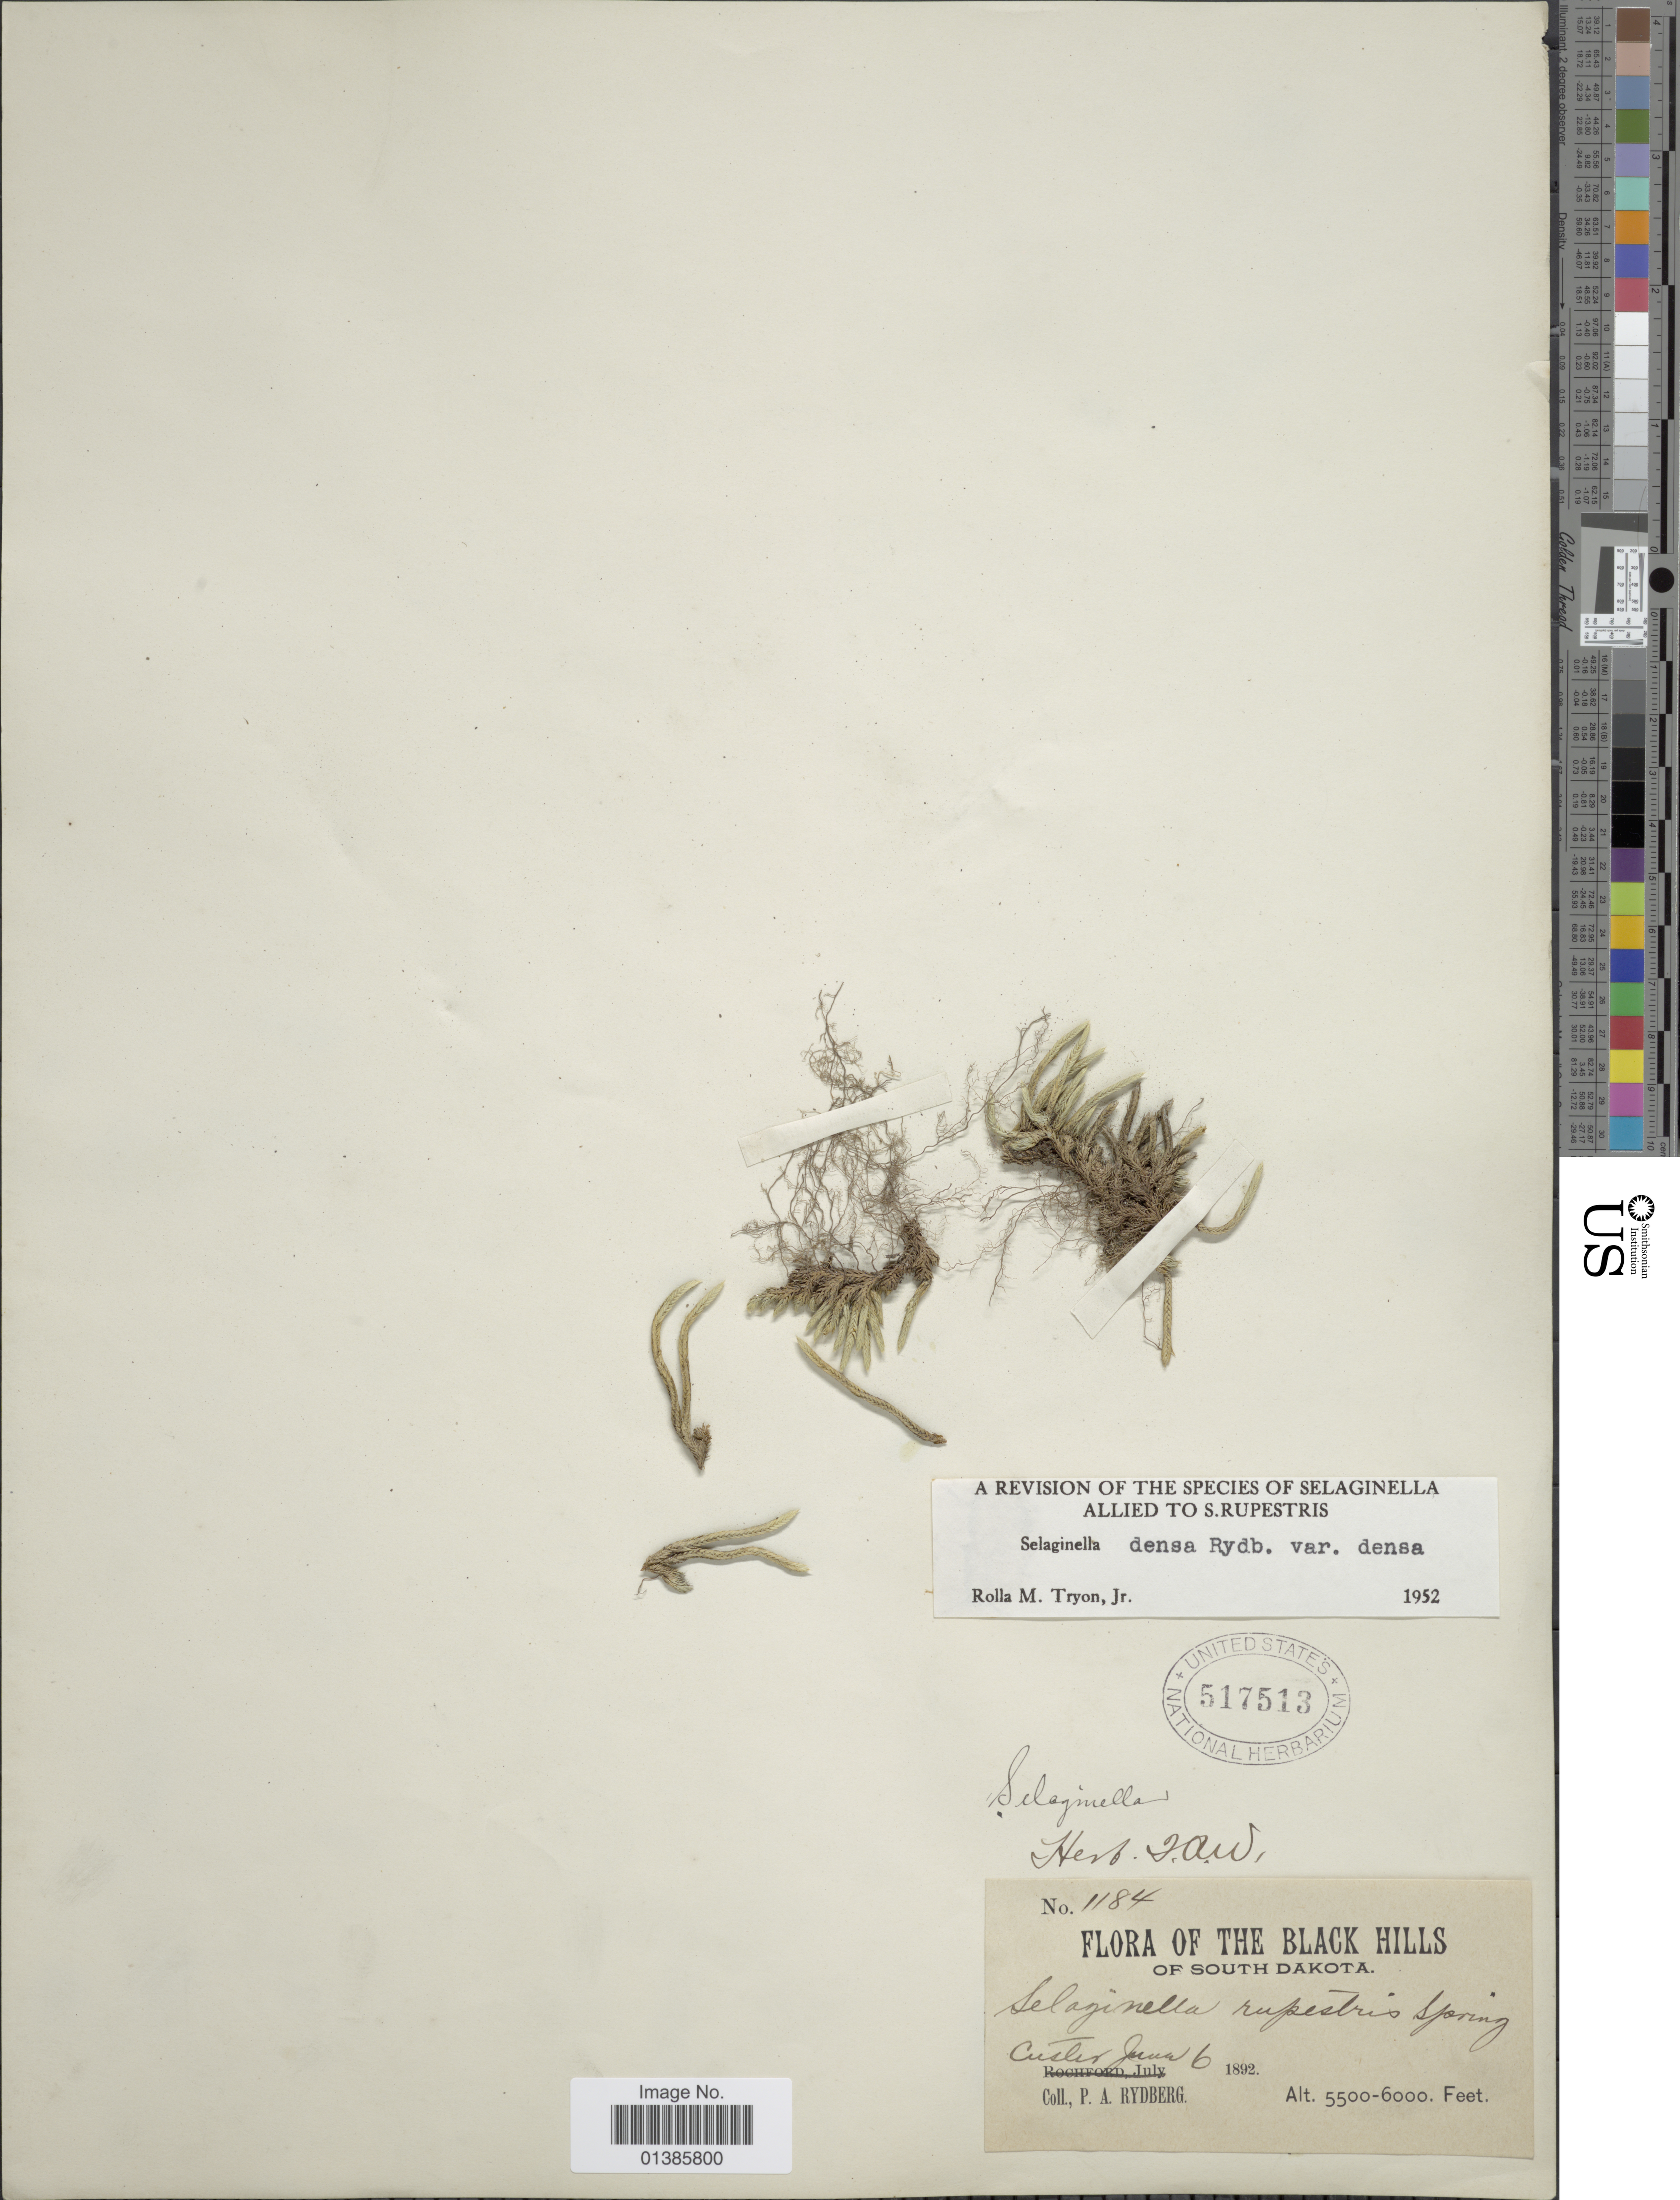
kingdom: Plantae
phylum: Tracheophyta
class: Lycopodiopsida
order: Selaginellales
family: Selaginellaceae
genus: Selaginella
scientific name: Selaginella densa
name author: Rydb.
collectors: P. A. Rydberg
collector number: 1184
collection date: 1892-06-06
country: United States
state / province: South Dakota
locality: Black Hills. Custer.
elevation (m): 1676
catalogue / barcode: US 517513